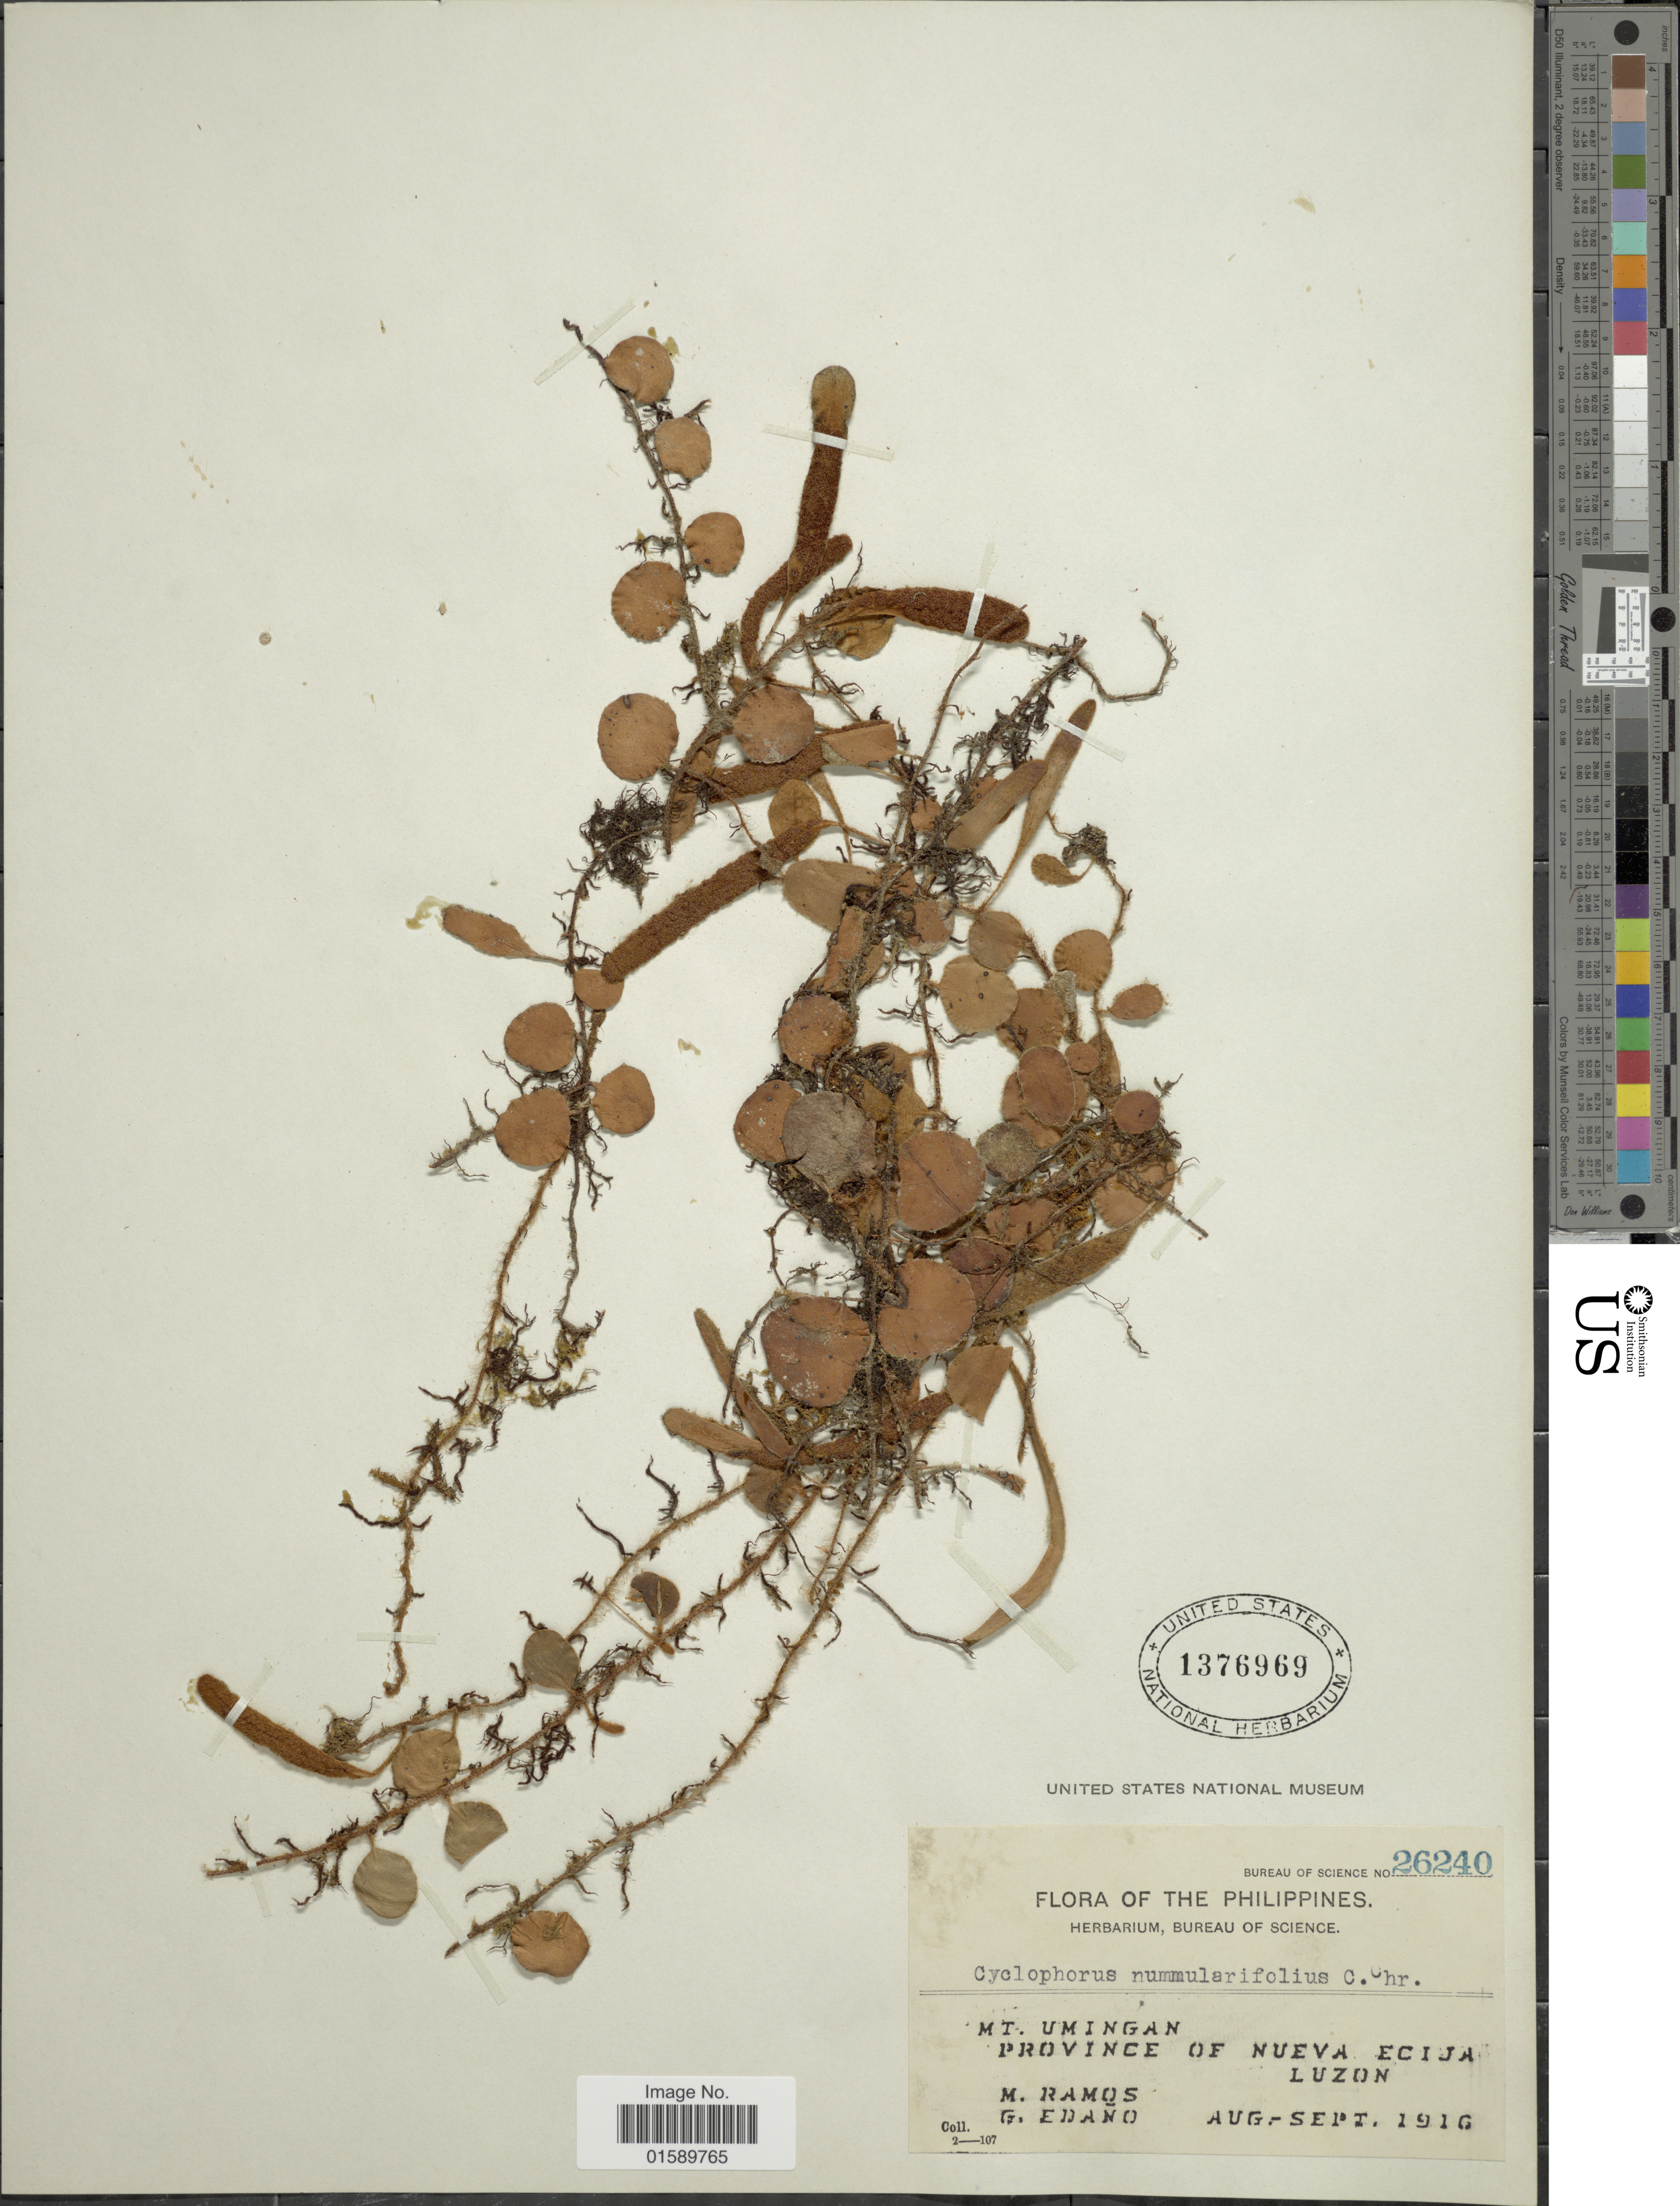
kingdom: Plantae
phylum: Tracheophyta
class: Polypodiopsida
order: Polypodiales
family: Polypodiaceae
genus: Pyrrosia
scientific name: Pyrrosia nummularifolia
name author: (Sw.) Ching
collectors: M. Ramos & G. Edaño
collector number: Bureau of science 26240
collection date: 1916-08/1916-09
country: Philippines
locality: Mt. Umingan, Province of Nueva Ecija, Luzon.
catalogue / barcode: US 1376969